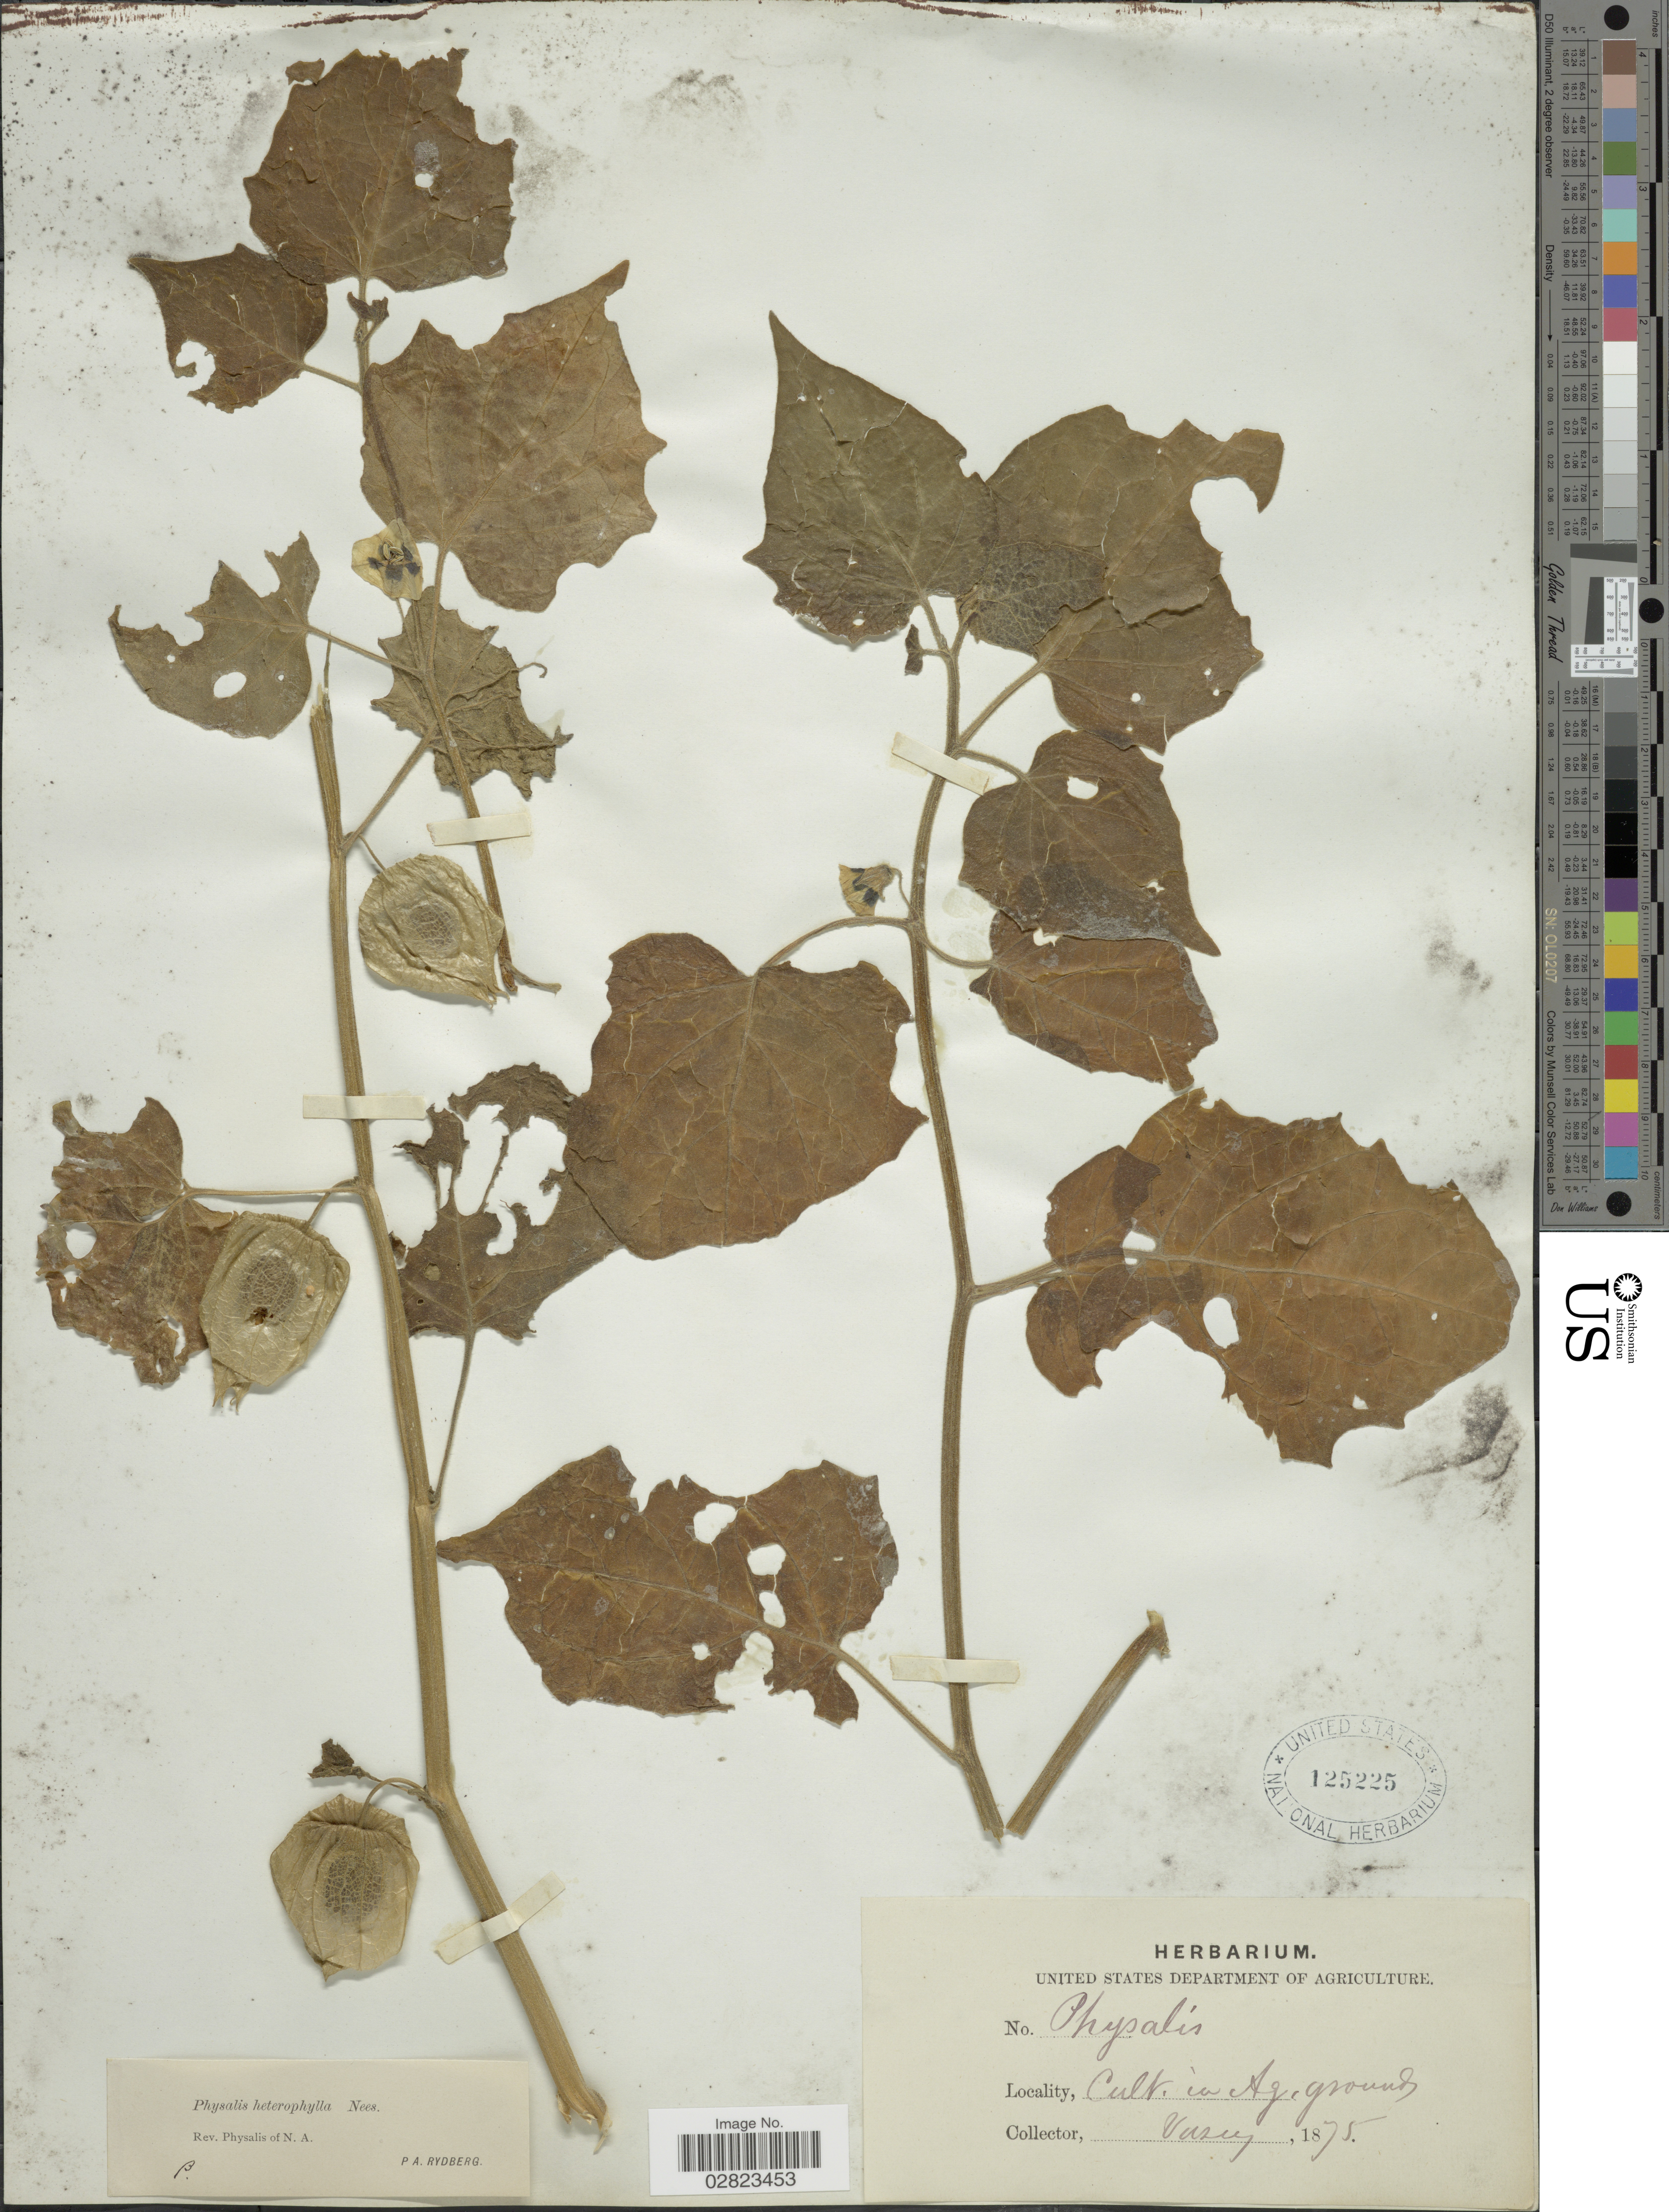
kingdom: Plantae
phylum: Tracheophyta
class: Magnoliopsida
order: Solanales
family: Solanaceae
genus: Physalis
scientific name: Physalis heterophylla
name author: Nees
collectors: Vasey, --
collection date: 1875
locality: Cult. in Ag. grounds.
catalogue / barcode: US 125225